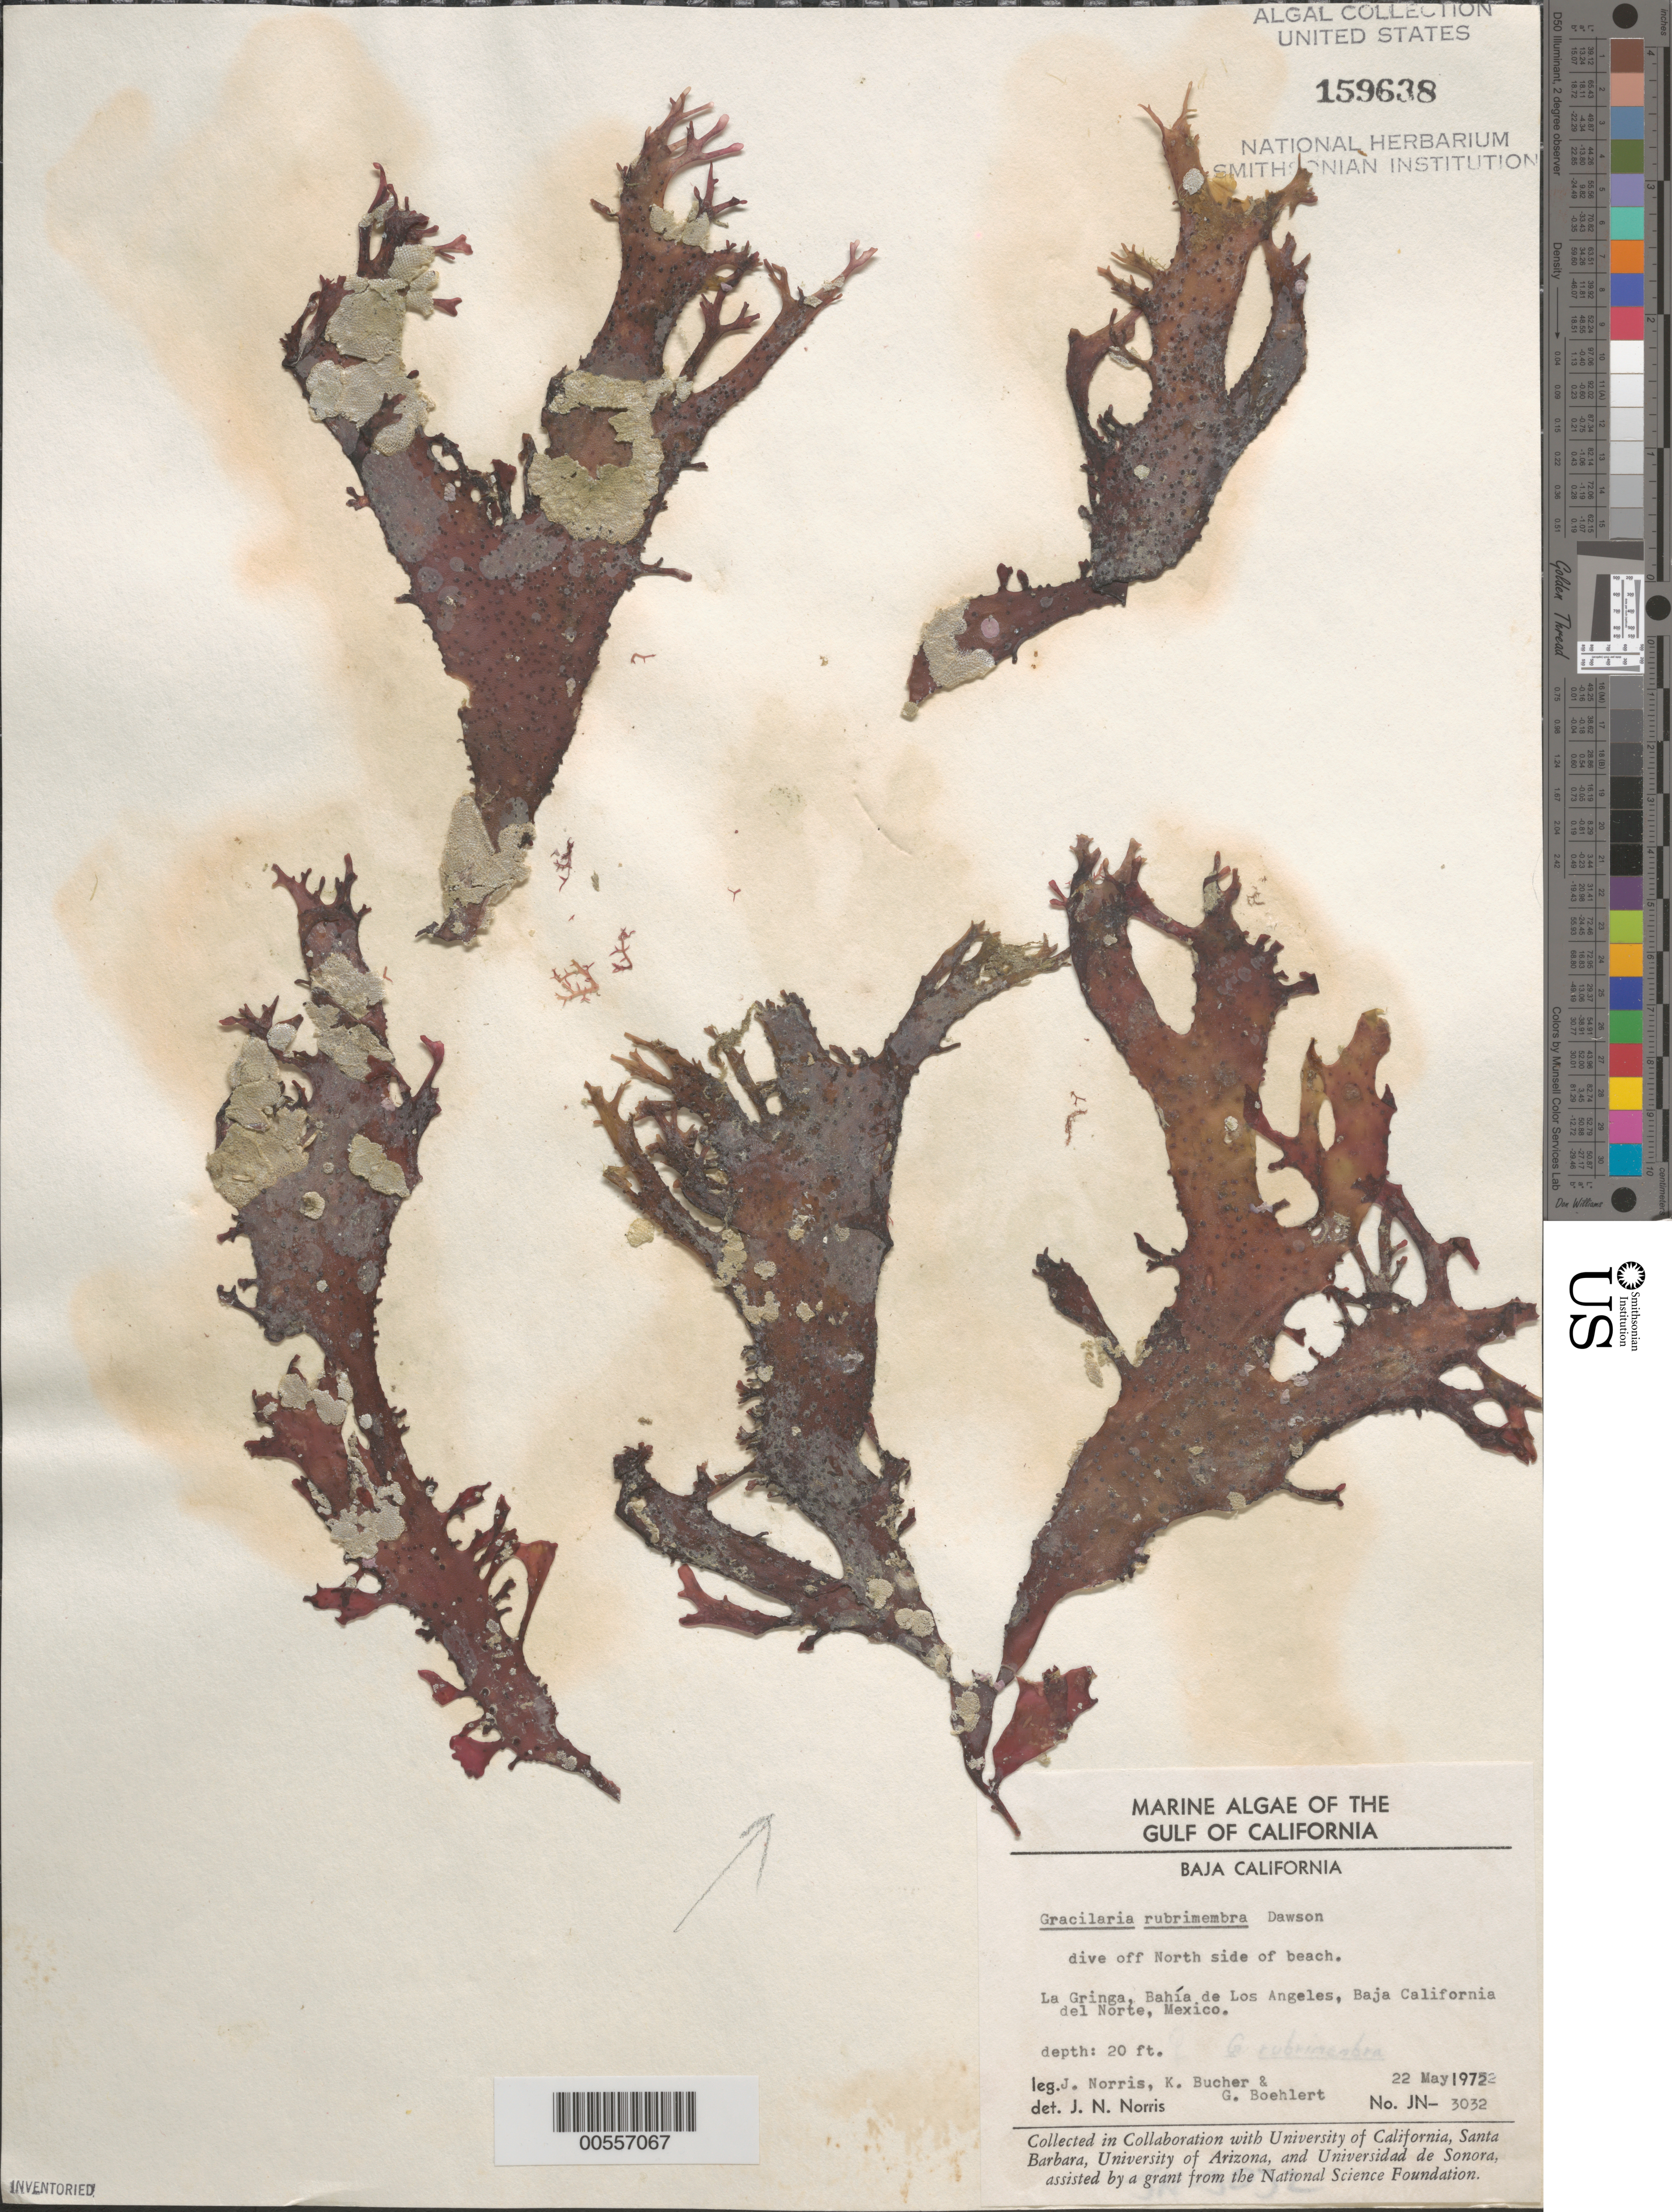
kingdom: Plantae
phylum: Rhodophyta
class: Florideophyceae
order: Gracilariales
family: Gracilariaceae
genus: Gracilaria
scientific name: Gracilaria rubrimembra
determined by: Norris, James N.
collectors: J. N. Norris, K. E. Bucher & G. Boehlert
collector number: JN-3032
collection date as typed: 22 May 1972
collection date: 1972-05-22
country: Mexico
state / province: Baja California Norte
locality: La Gringa, Bahia de los Angeles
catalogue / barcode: US 159638